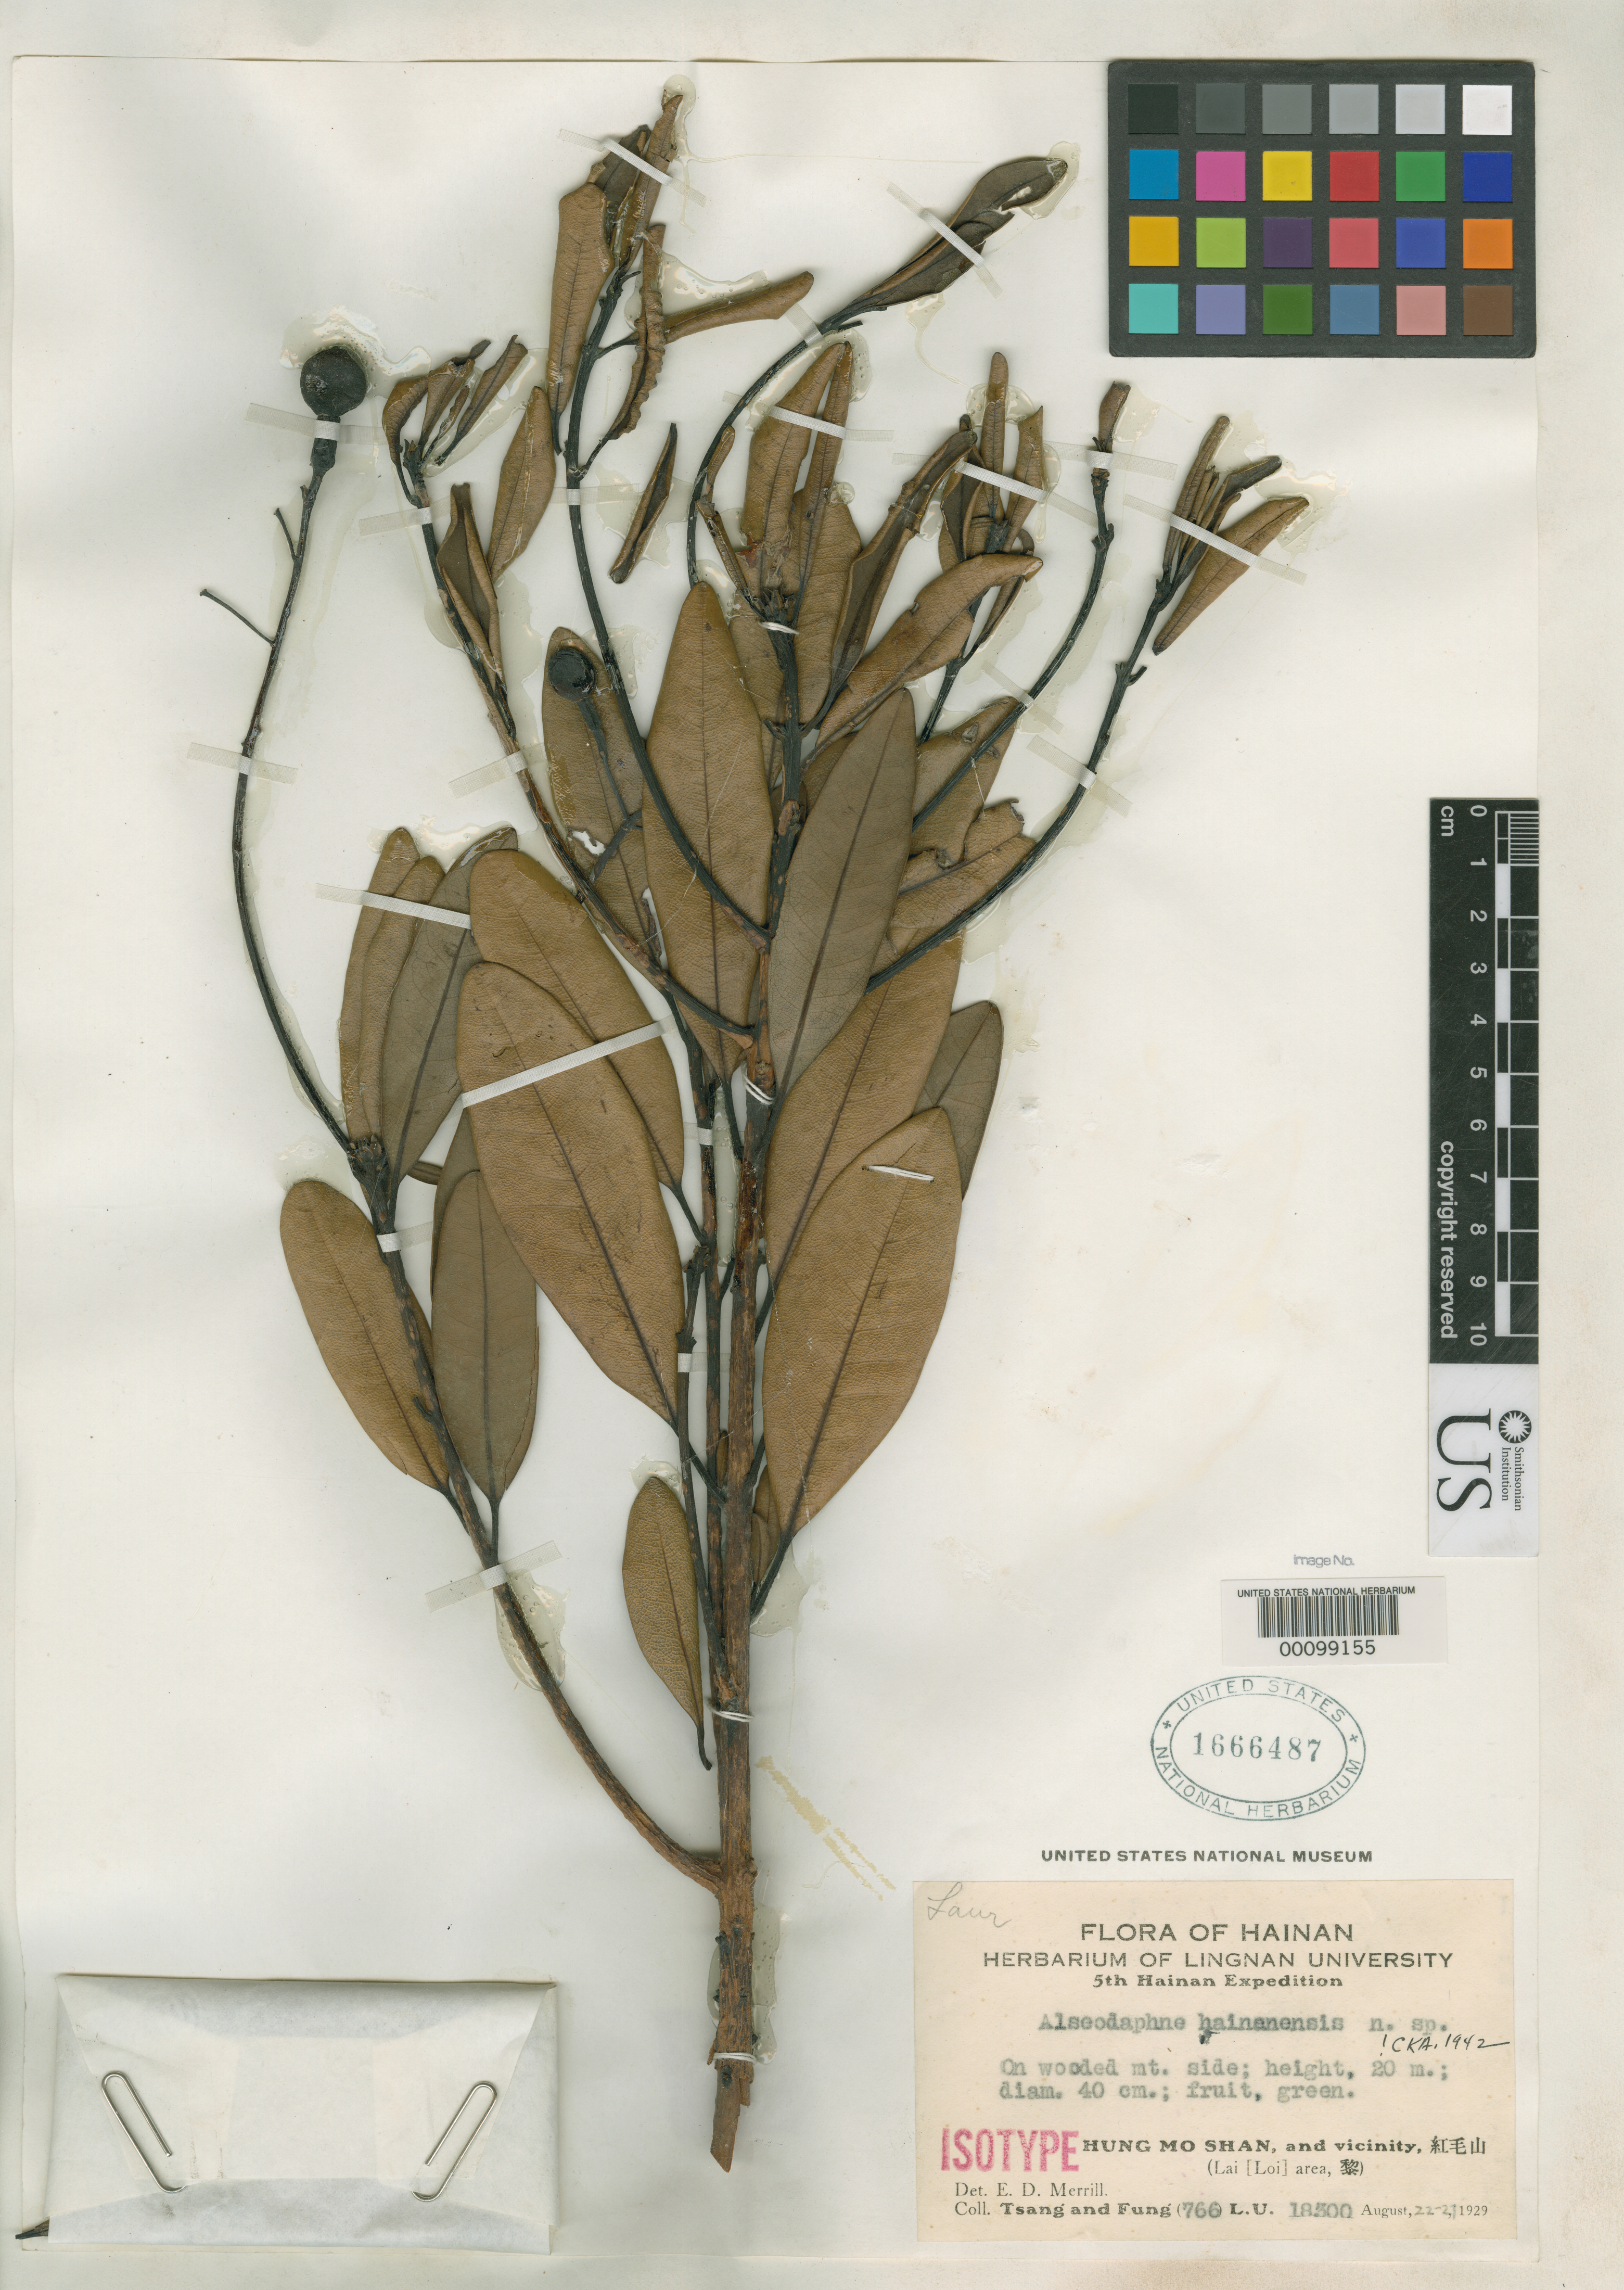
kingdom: Plantae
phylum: Tracheophyta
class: Magnoliopsida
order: Laurales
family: Lauraceae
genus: Alseodaphne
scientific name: Alseodaphne hainanensis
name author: Merr.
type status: Isotype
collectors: W. T. Tsang & H. L. Fung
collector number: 18300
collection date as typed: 25 Aug 1929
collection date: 1929-08-25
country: China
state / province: Hainan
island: Hainan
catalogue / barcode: US 1666487